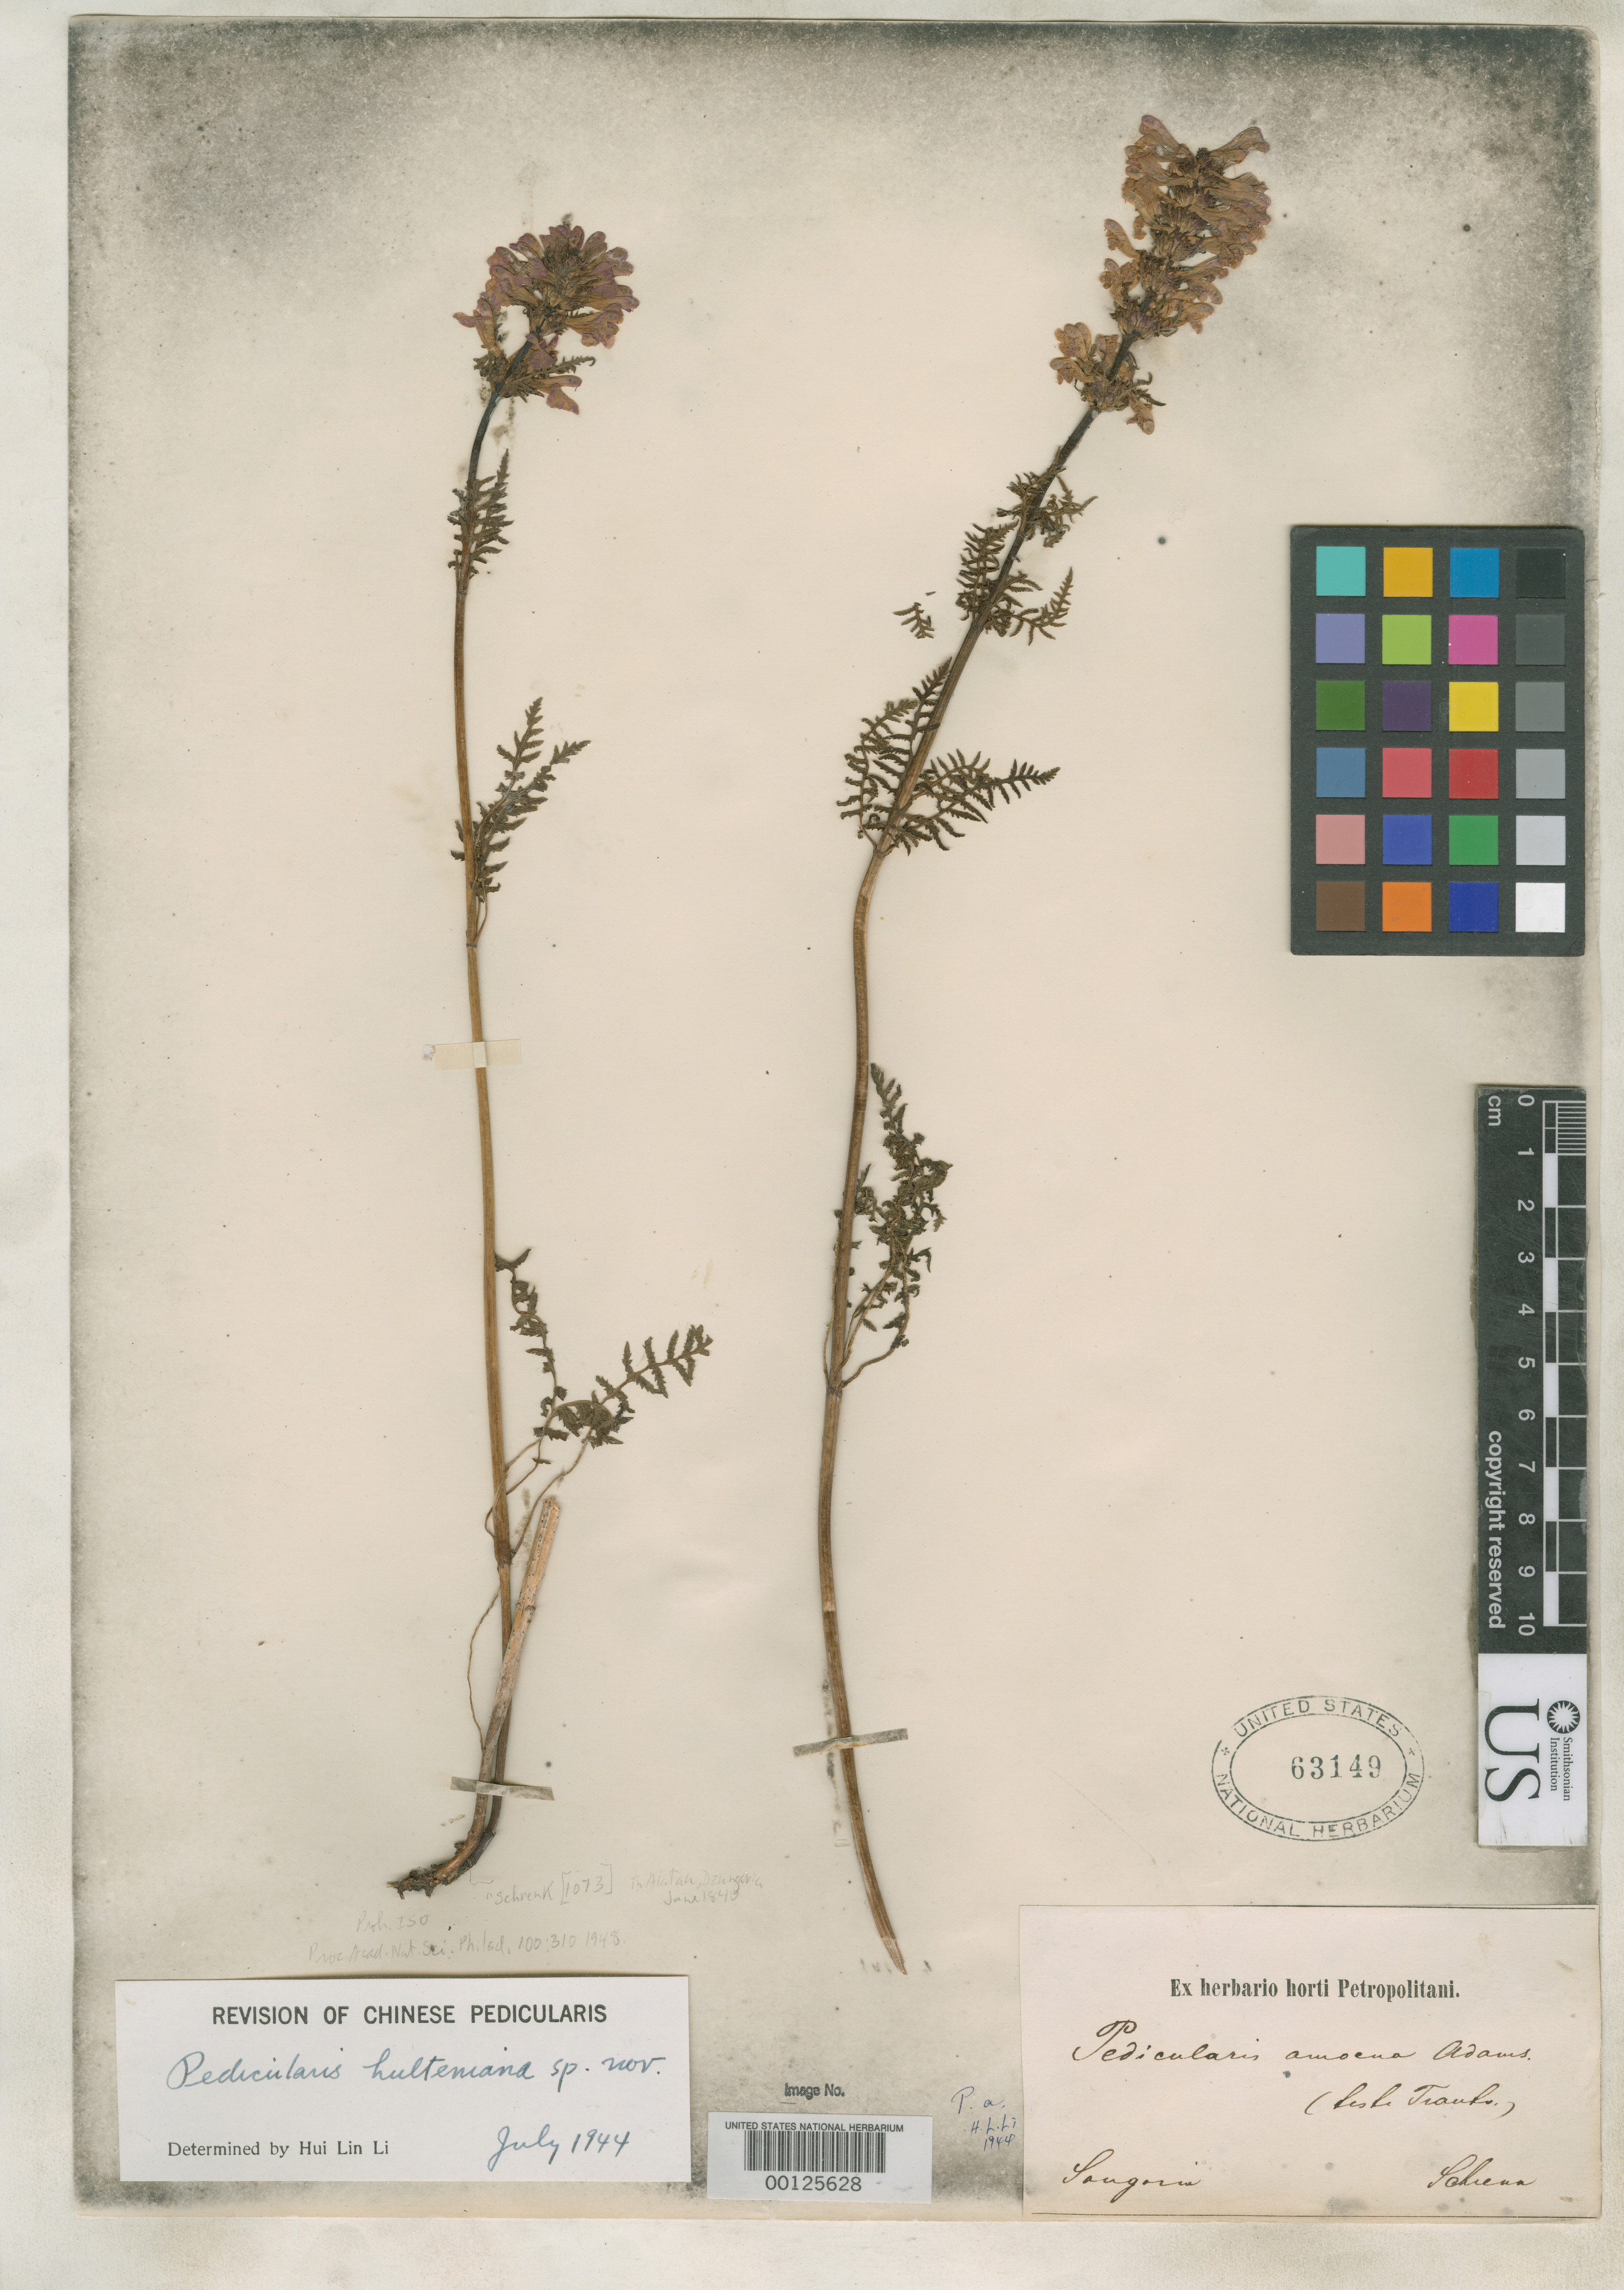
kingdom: Plantae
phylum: Tracheophyta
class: Magnoliopsida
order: Lamiales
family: Orobanchaceae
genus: Pedicularis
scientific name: Pedicularis hulteniana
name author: H.L. Li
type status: Isotype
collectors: A. G. von Schrenk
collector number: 1073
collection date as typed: Jun 1840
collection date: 1840-06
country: Kazakhstan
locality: Dzungarian Ala-tau.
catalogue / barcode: US 63149